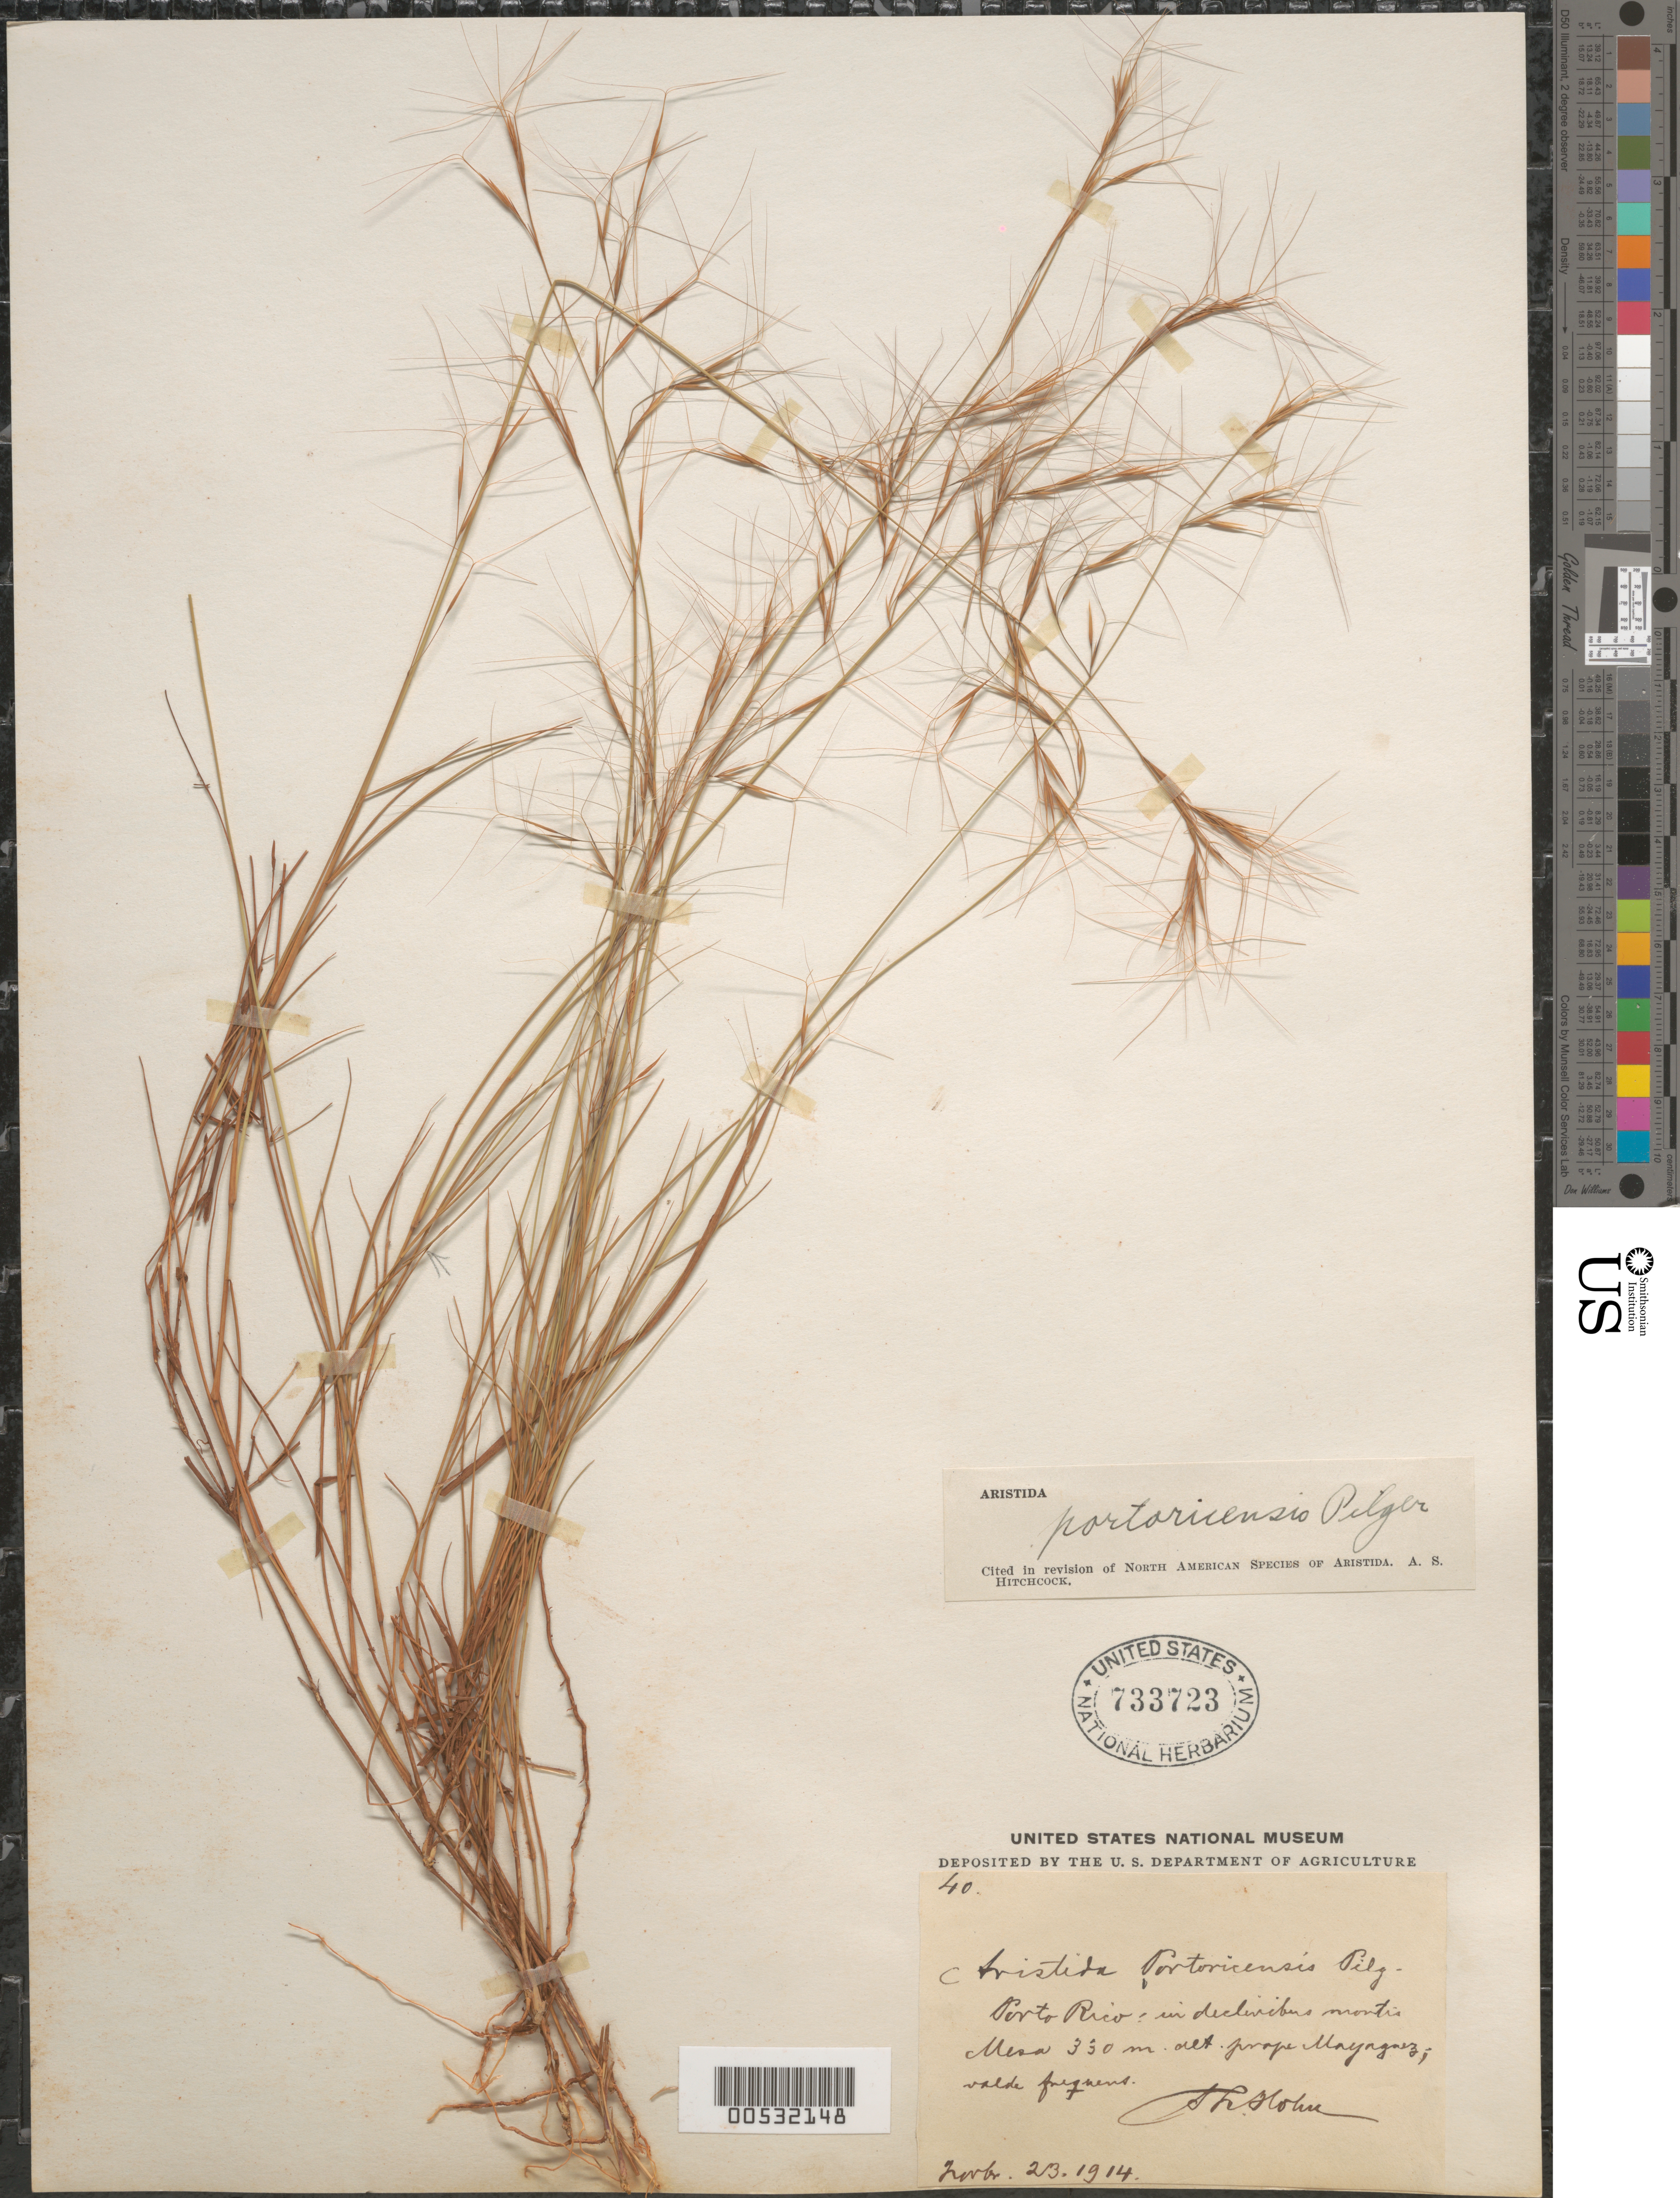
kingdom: Plantae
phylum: Tracheophyta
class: Liliopsida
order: Poales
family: Poaceae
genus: Aristida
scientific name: Aristida portoricensis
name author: Pilg. in Urb.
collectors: S. Slohn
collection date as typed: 03 Feb 1914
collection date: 1914-02-03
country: Puerto Rico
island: Greater Antilles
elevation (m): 350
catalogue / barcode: US 733723